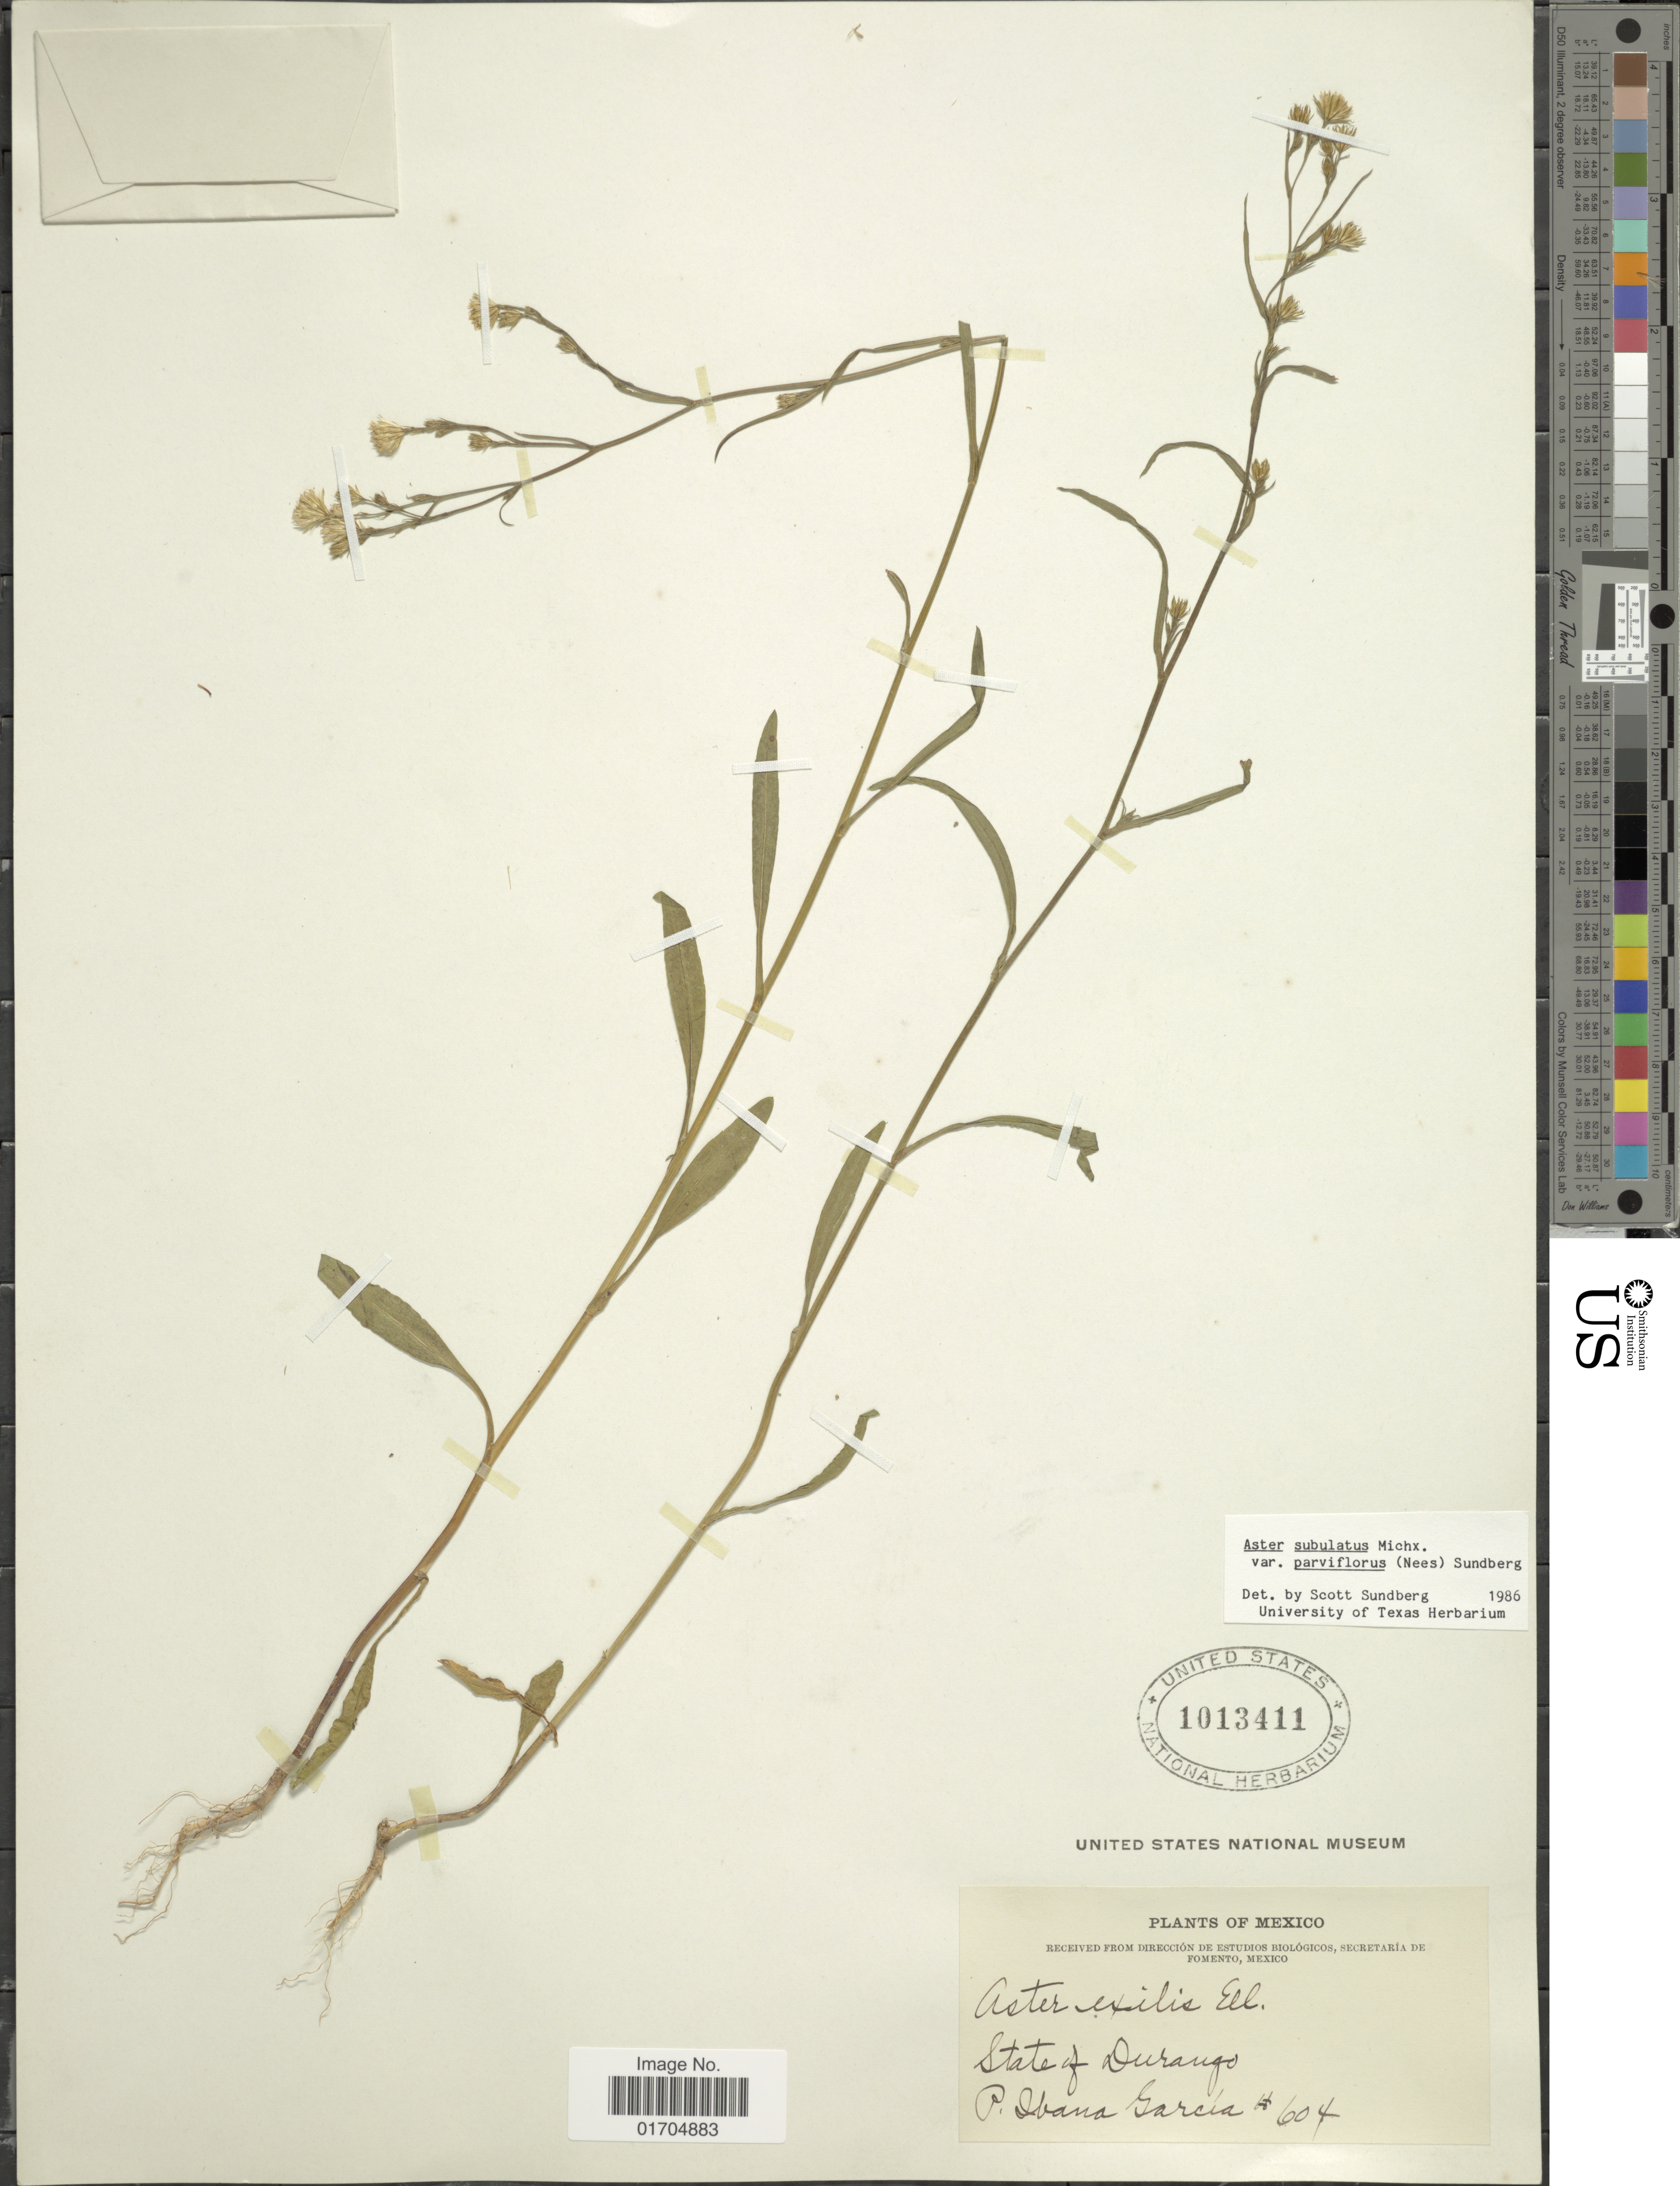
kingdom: Plantae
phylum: Tracheophyta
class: Magnoliopsida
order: Asterales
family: Asteraceae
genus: Symphyotrichum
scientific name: Symphyotrichum subulatum var. parviflorum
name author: (Nees) S.D. Sundb.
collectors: Ibarra García, P.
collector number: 604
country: Mexico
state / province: Durango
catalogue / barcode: US 1013411